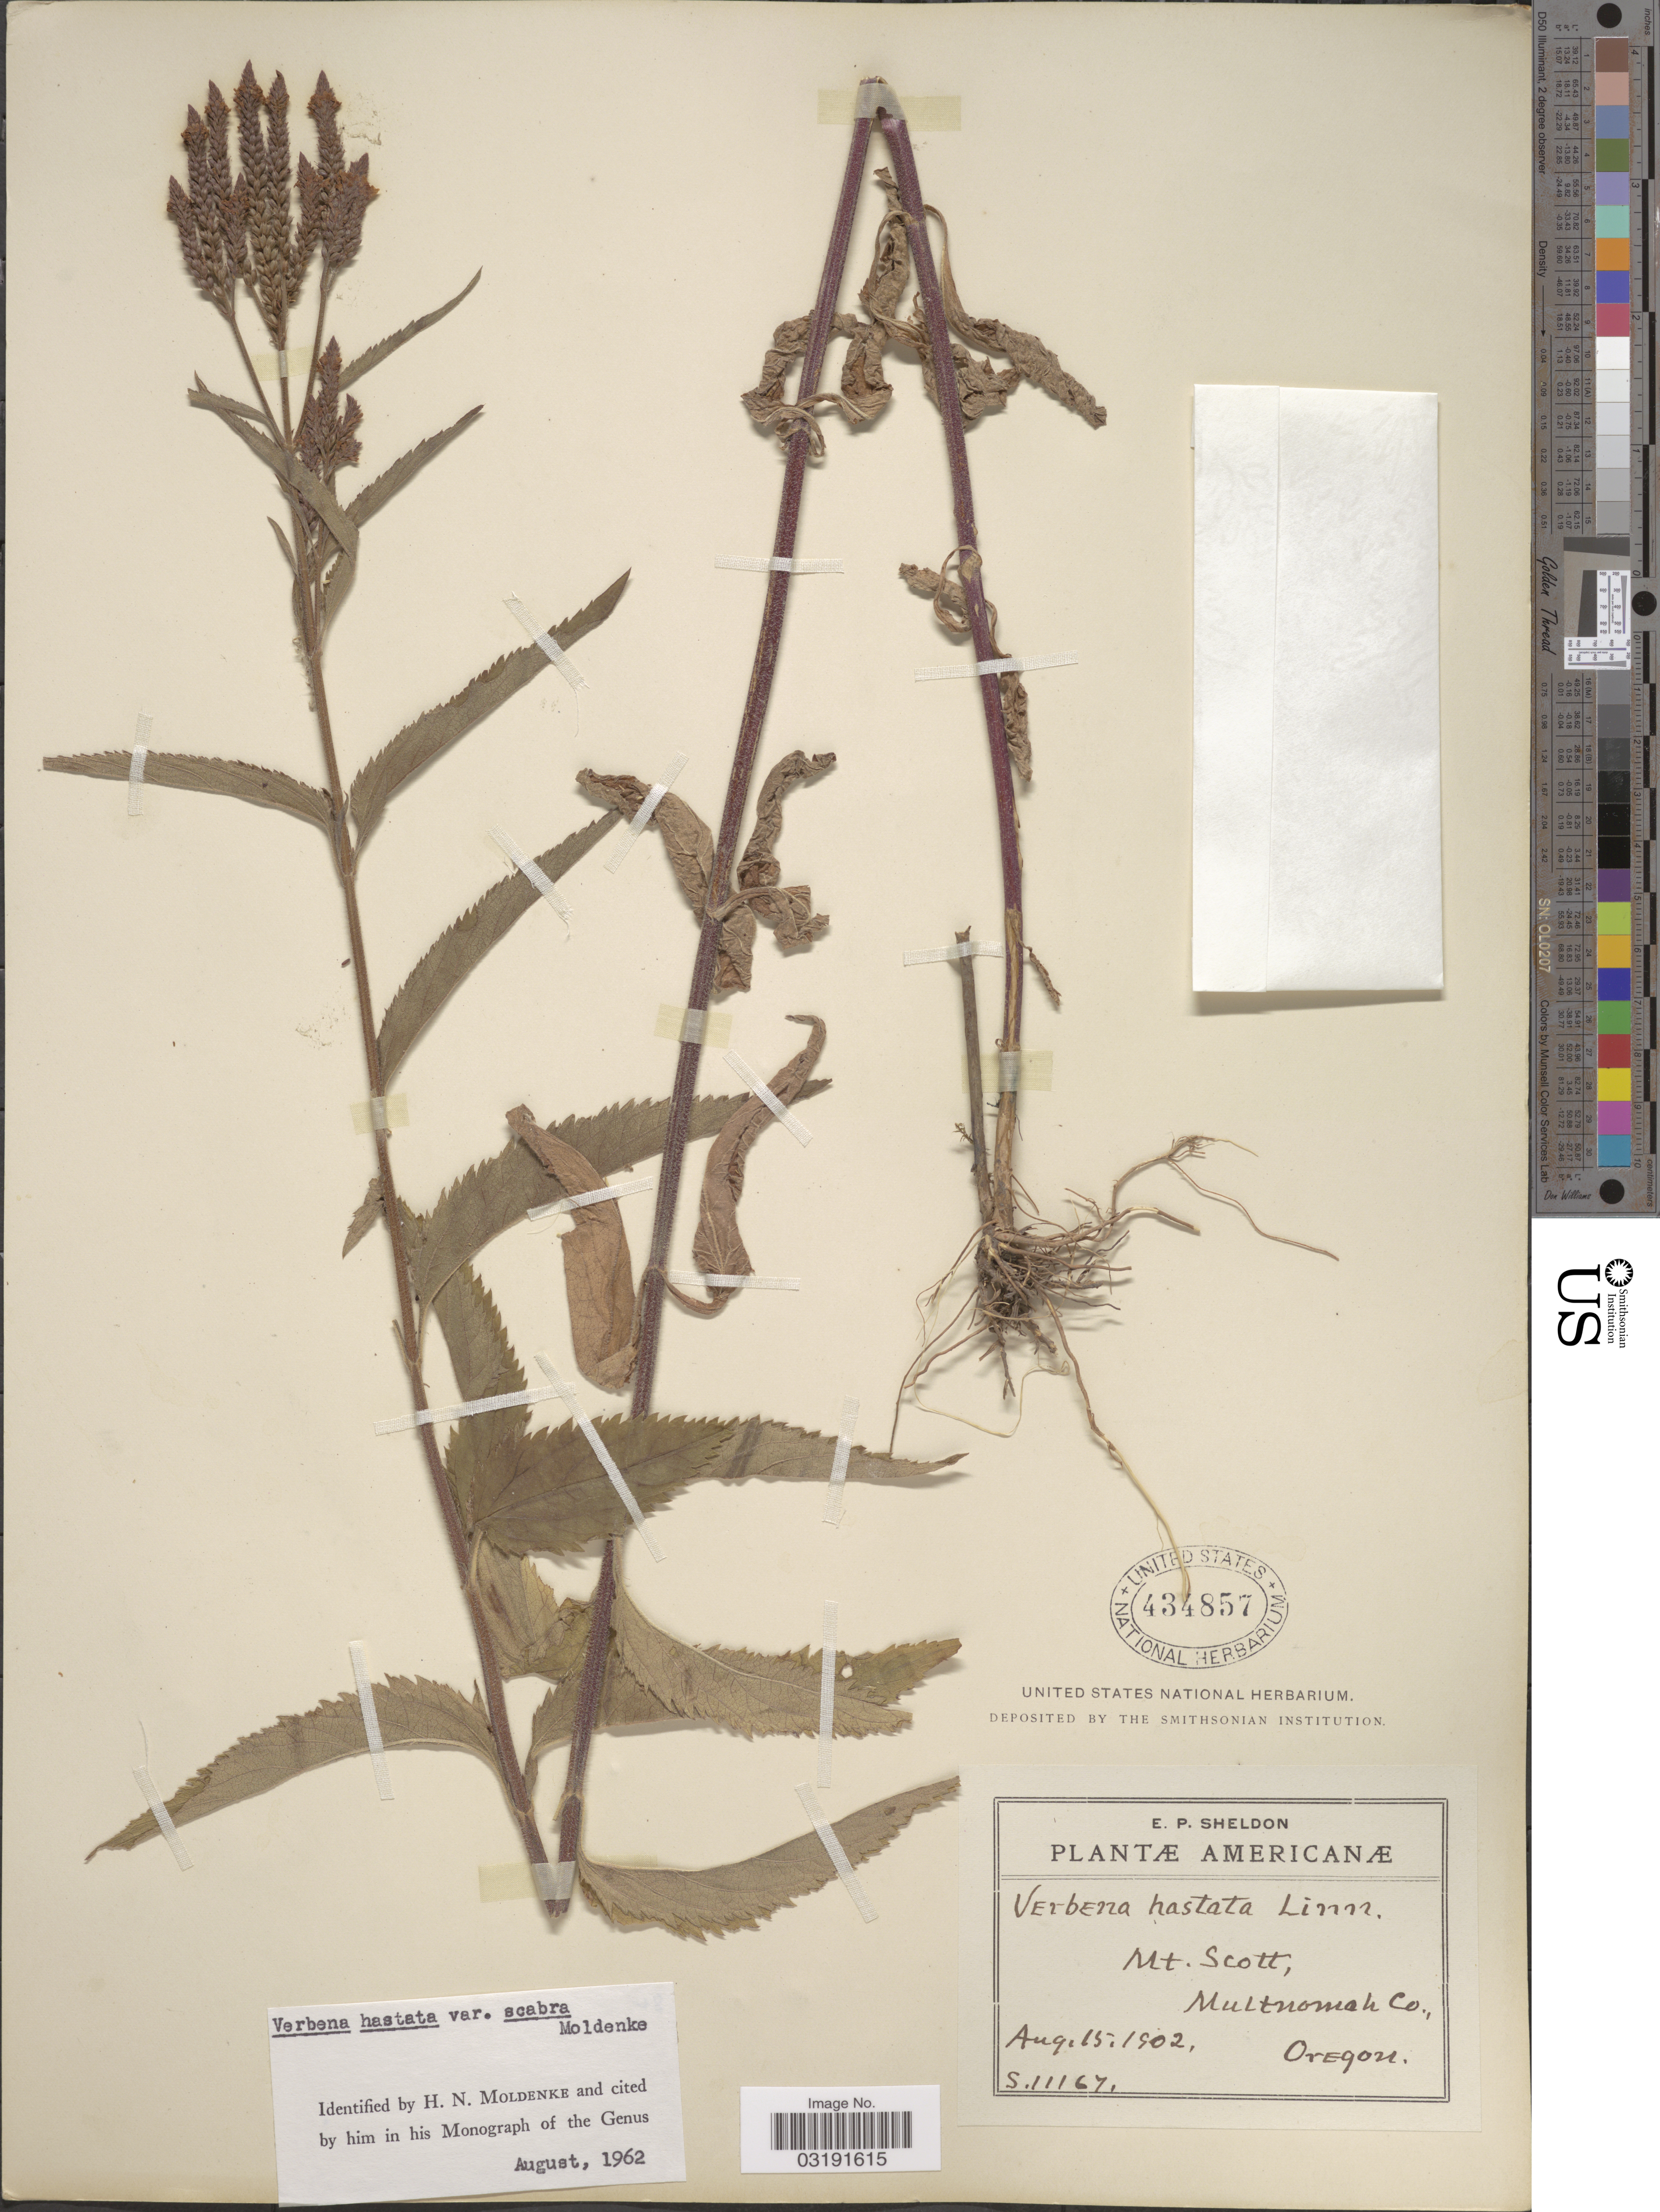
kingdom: Plantae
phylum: Tracheophyta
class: Magnoliopsida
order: Lamiales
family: Verbenaceae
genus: Verbena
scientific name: Verbena hastata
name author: L.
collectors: E. P. Sheldon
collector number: S11167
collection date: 1902-08-15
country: United States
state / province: Oregon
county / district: Multnomah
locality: Mt. Scott, Multnomah Co.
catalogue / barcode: US 434857